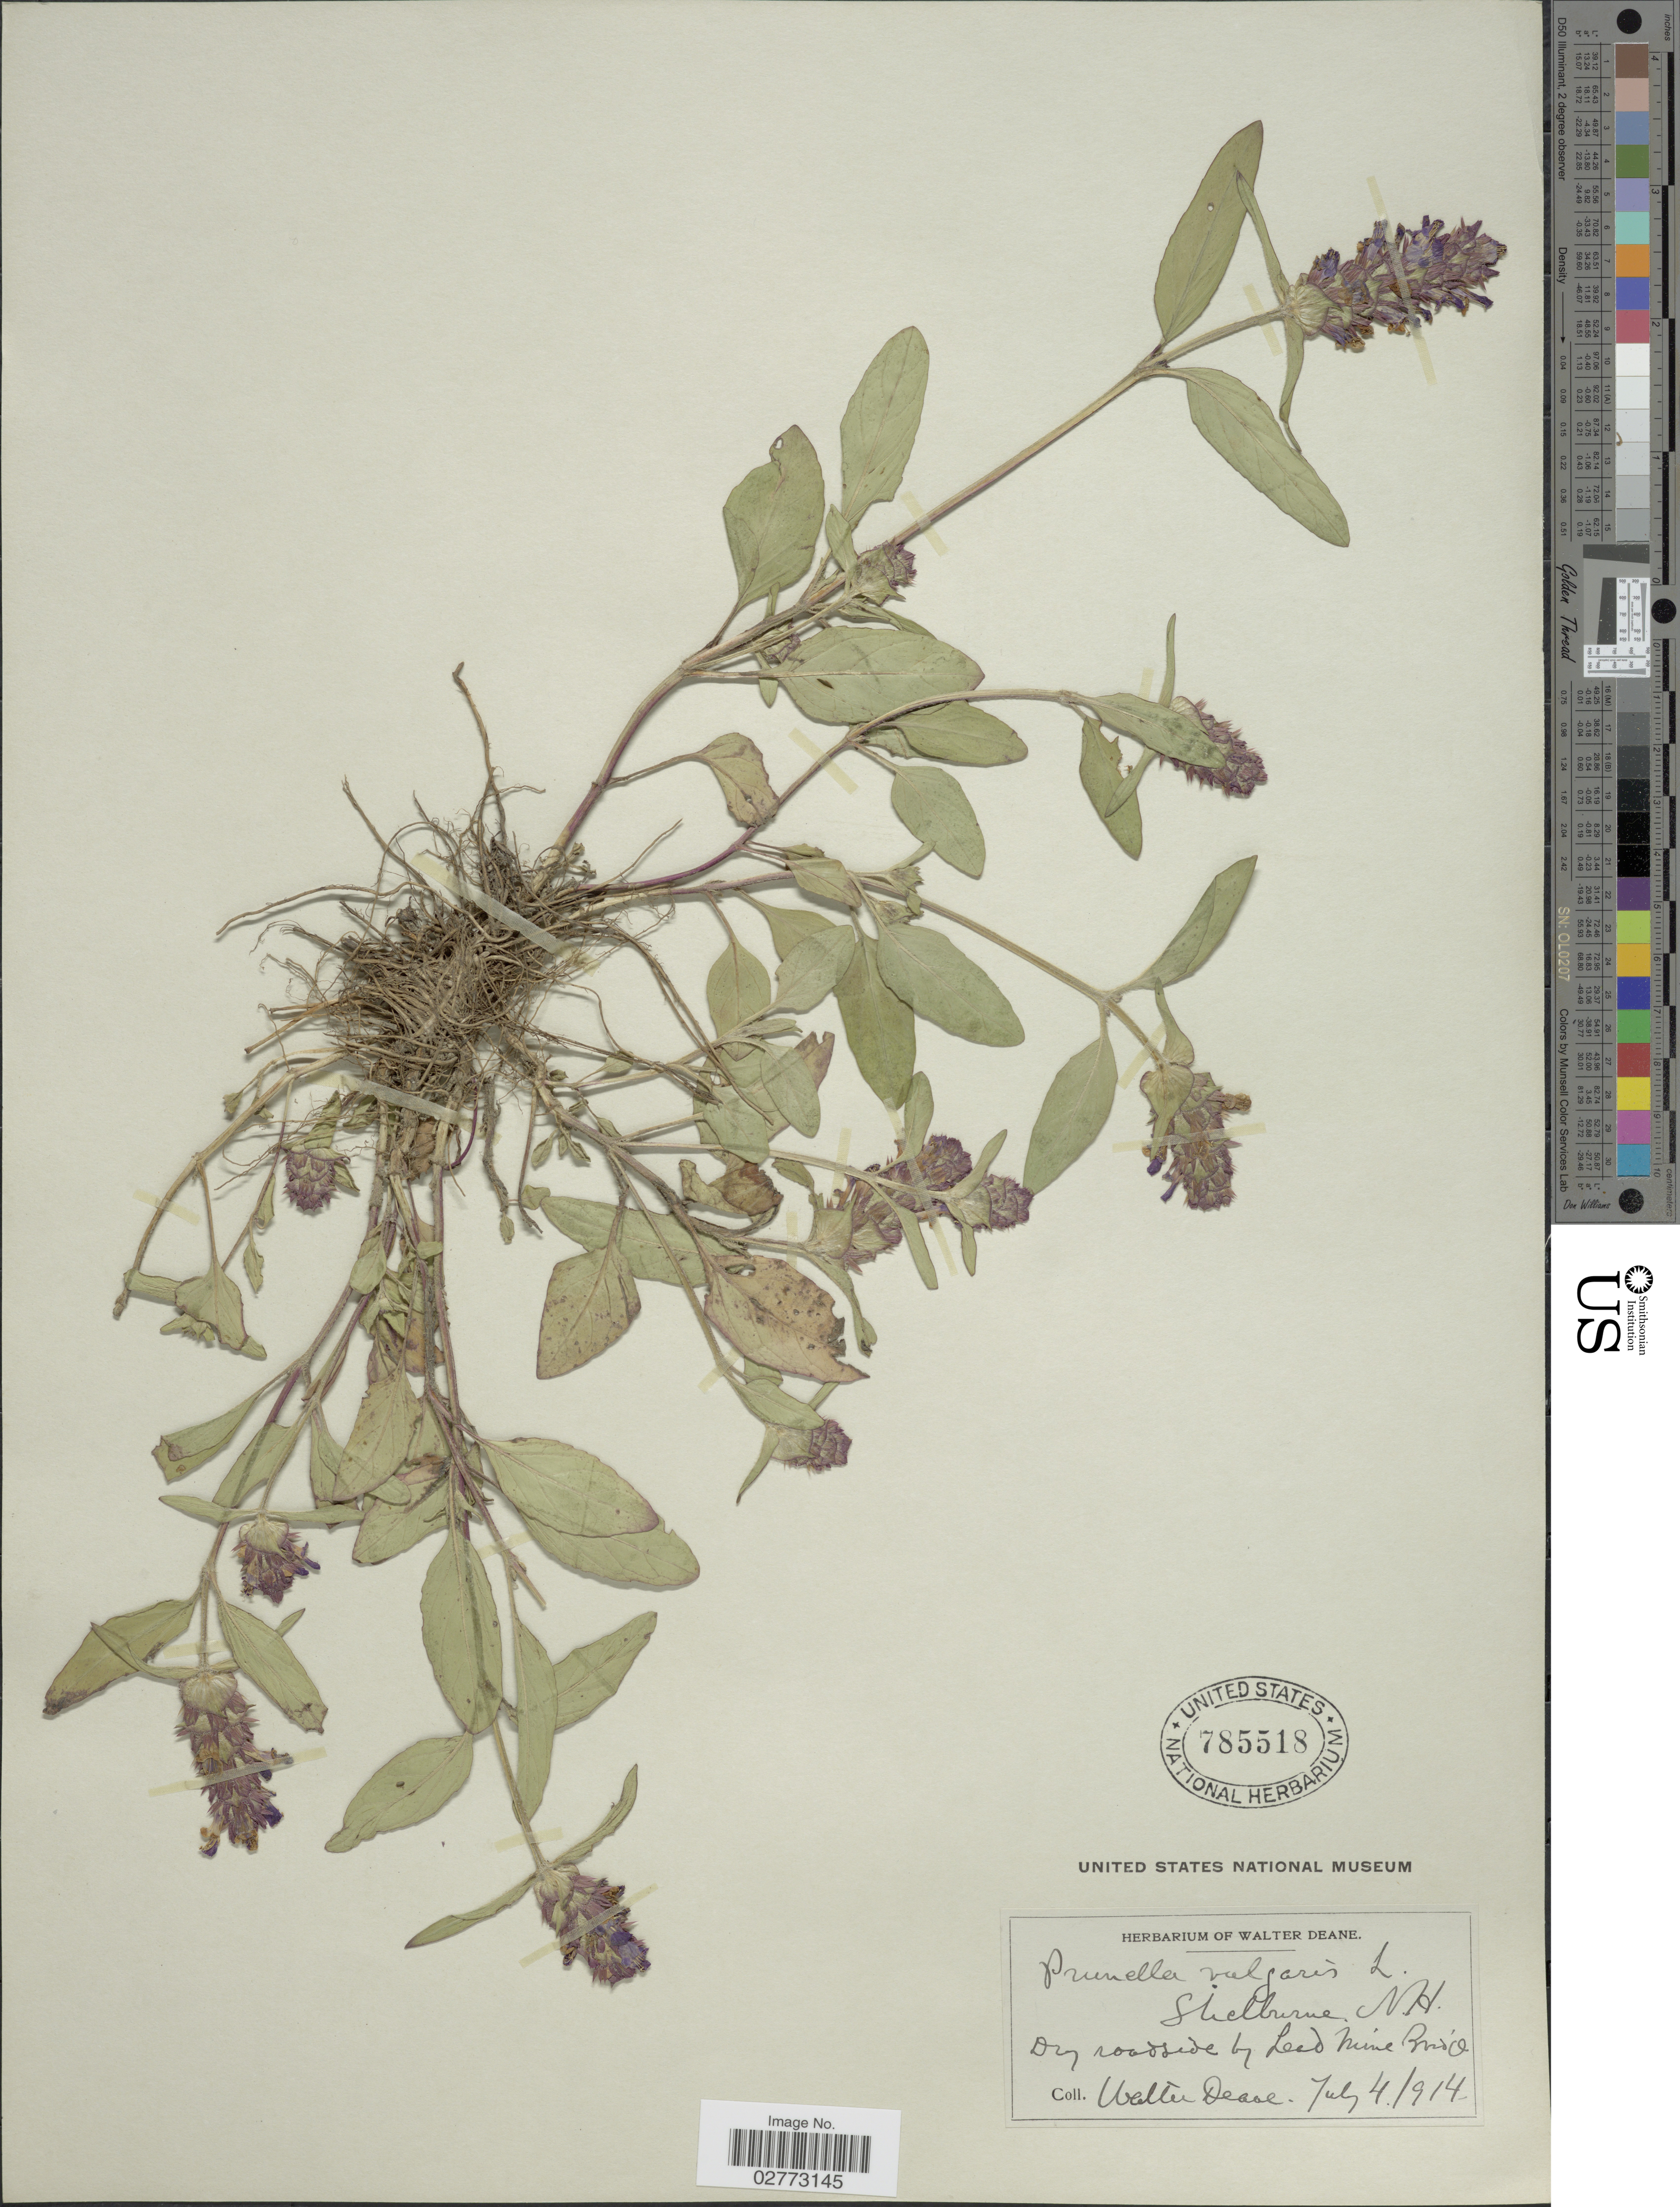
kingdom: Plantae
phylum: Tracheophyta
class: Magnoliopsida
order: Lamiales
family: Lamiaceae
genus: Prunella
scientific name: Prunella vulgaris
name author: L.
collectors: W. Deane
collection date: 1914-07-04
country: United States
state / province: New Hampshire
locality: Shelburne, N.H., Dry roadside by Lead Mine Bridge.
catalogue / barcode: US 785518